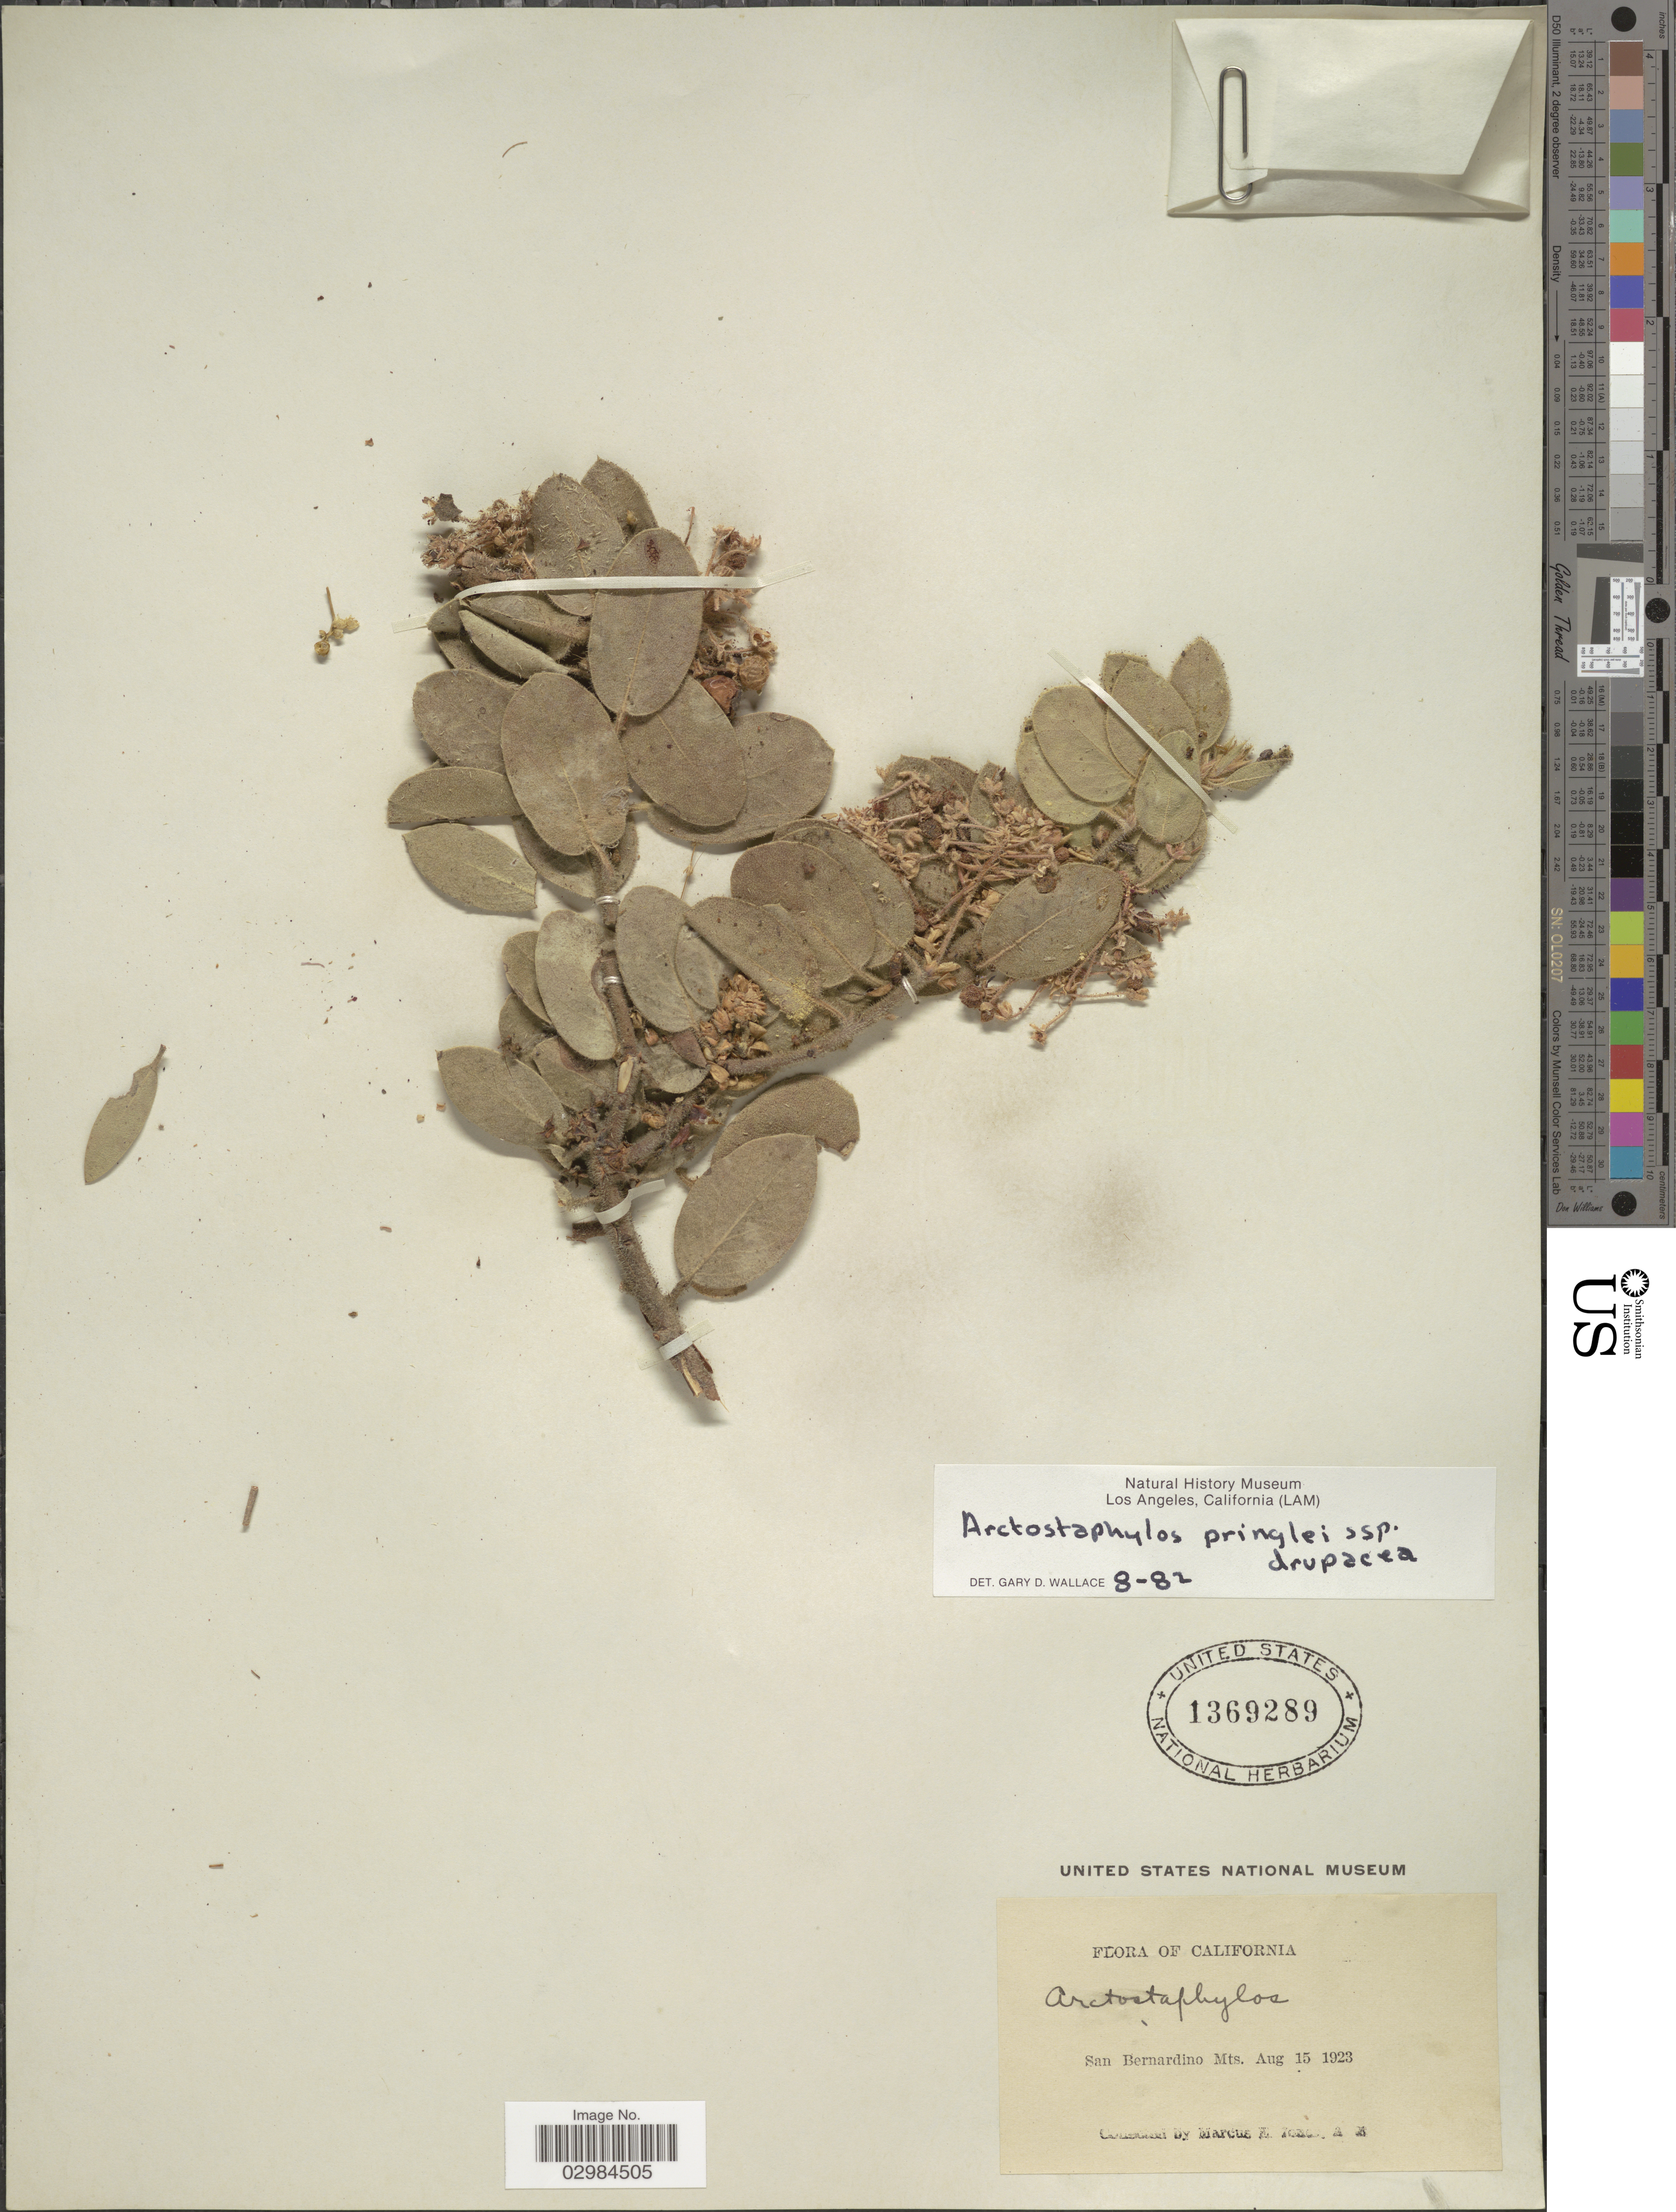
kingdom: Plantae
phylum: Tracheophyta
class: Magnoliopsida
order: Ericales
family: Ericaceae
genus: Arctostaphylos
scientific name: Arctostaphylos pringlei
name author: Parry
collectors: M. E. Jones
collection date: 1923-08-15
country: United States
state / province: California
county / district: San Bernardino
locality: San Bernardino Mts.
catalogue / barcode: US 1369289